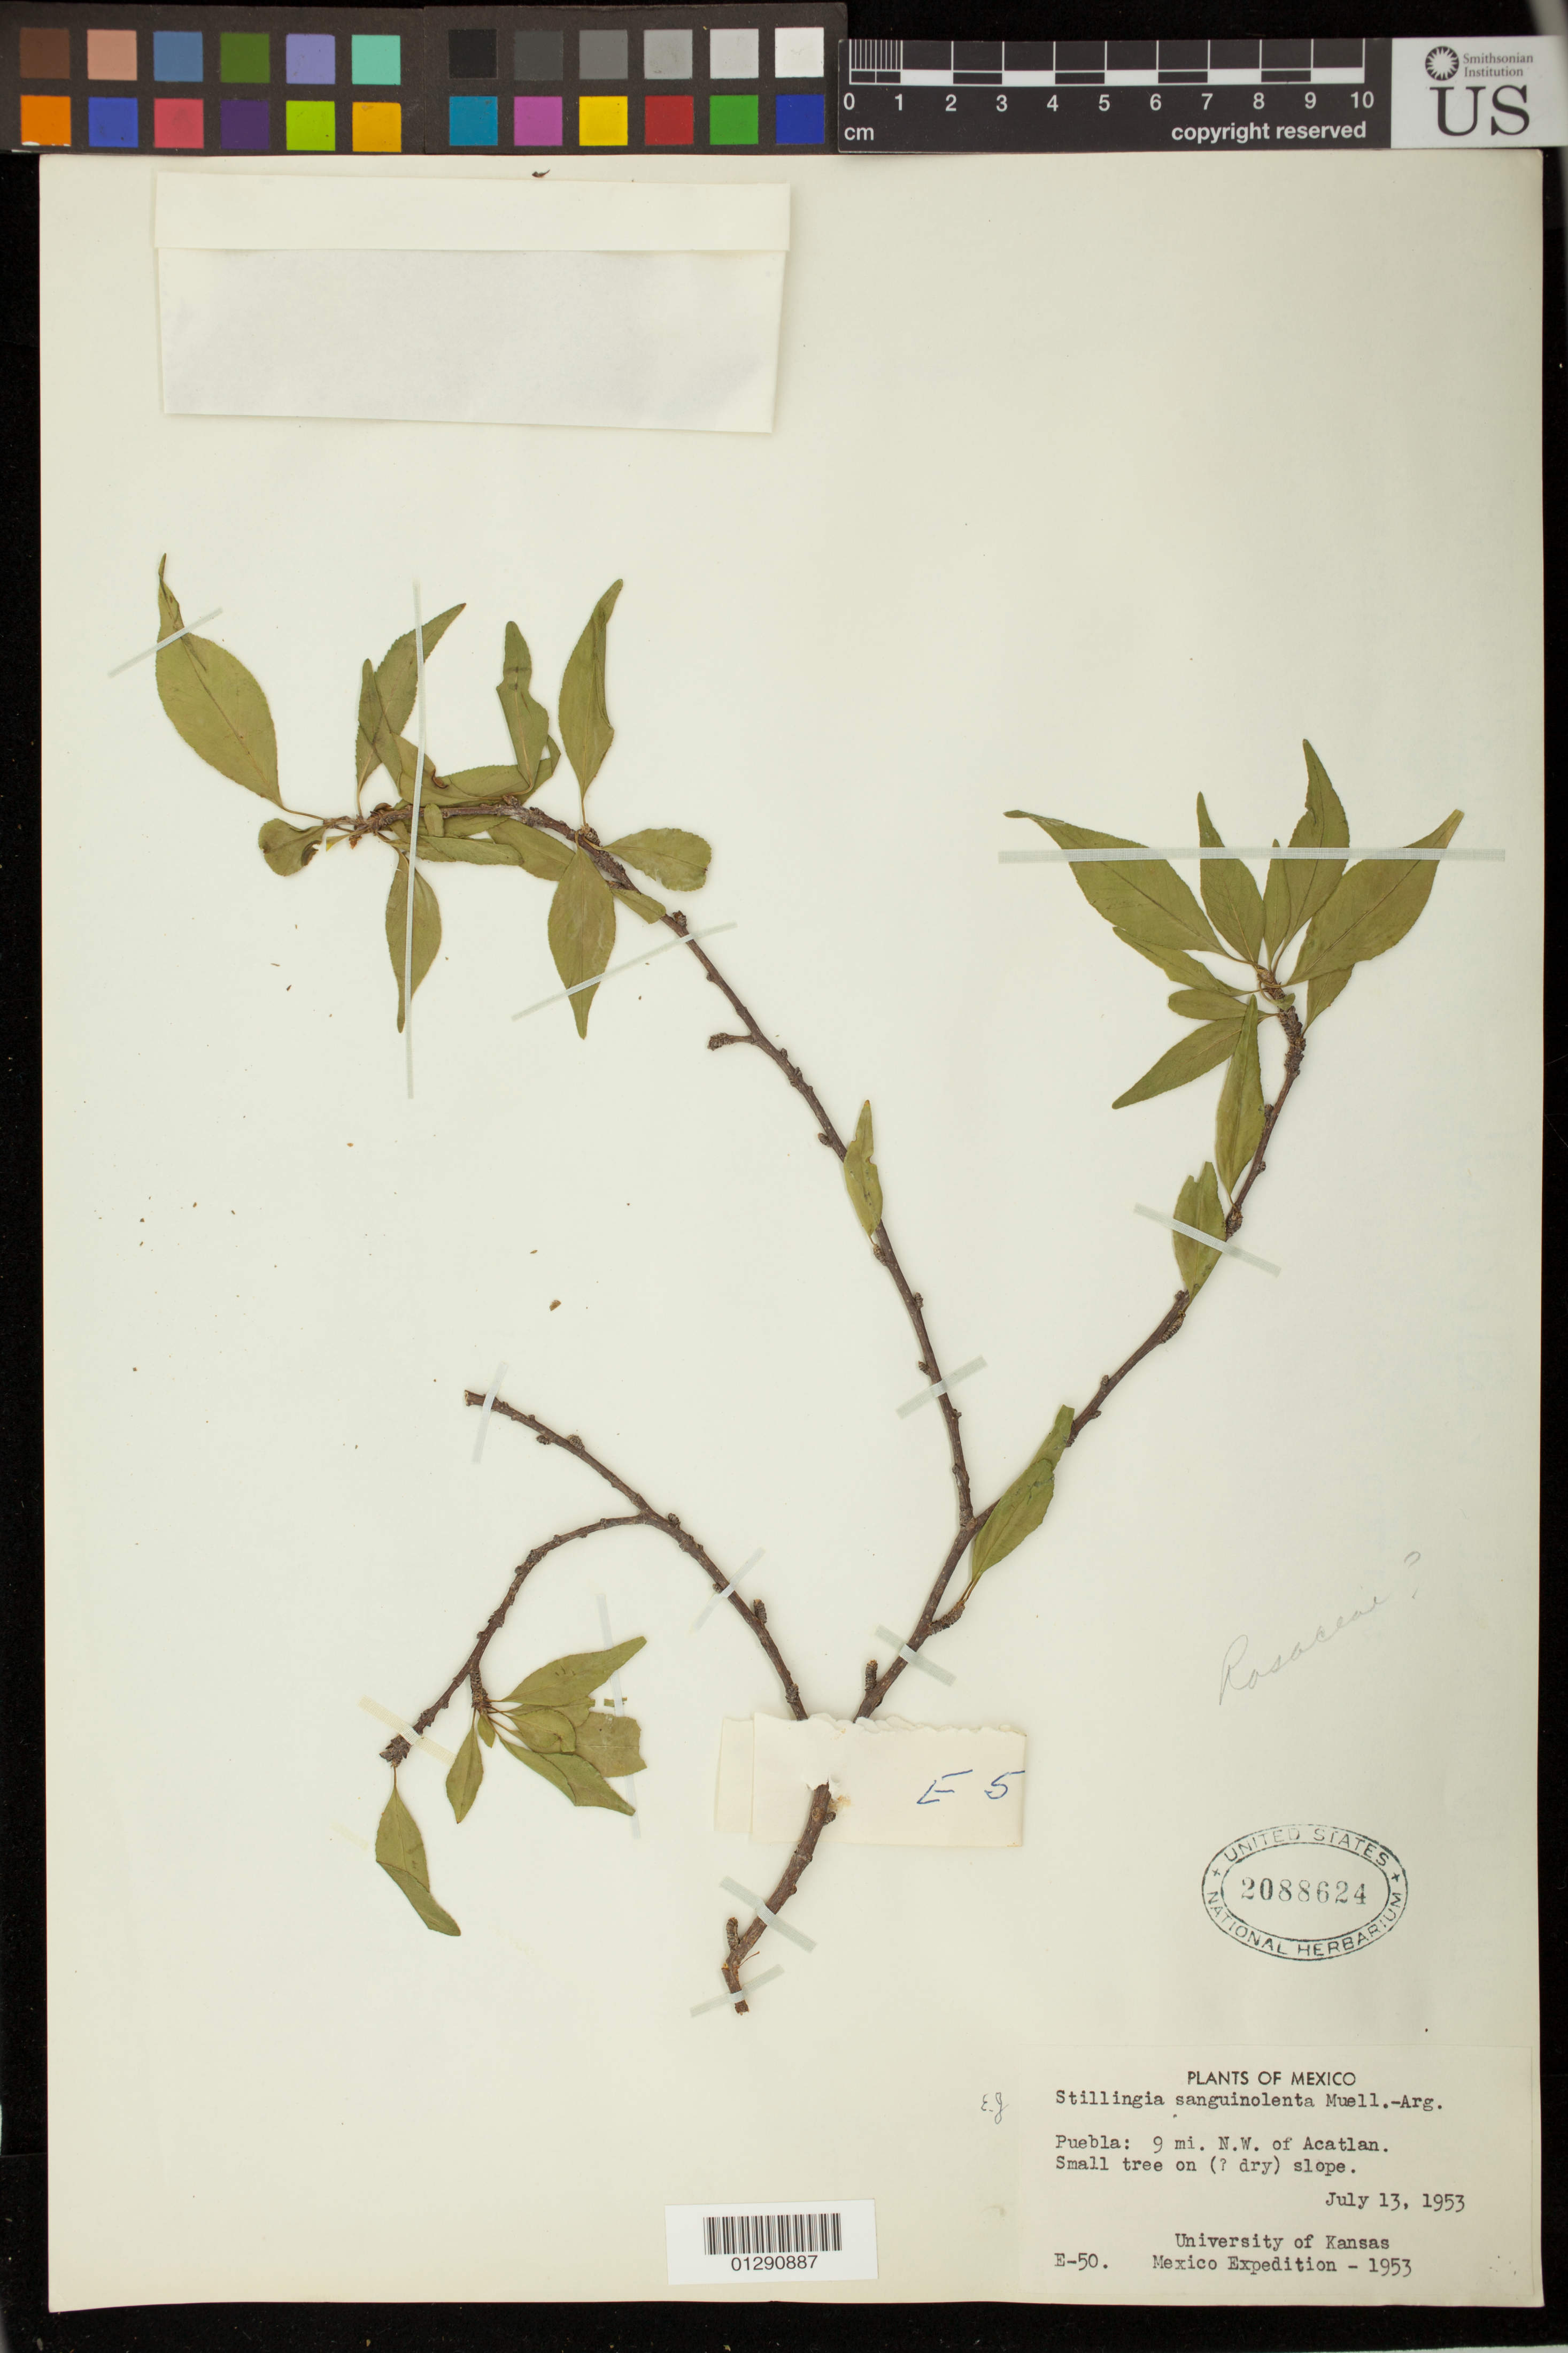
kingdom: Plantae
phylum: Tracheophyta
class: Magnoliopsida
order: Malpighiales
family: Euphorbiaceae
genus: Stillingia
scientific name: Stillingia sanguinolenta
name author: Müll. Arg.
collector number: E-50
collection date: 1953-07-13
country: Mexico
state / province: Puebla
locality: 9 mi. N.W. of Acatlan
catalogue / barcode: US 2088624